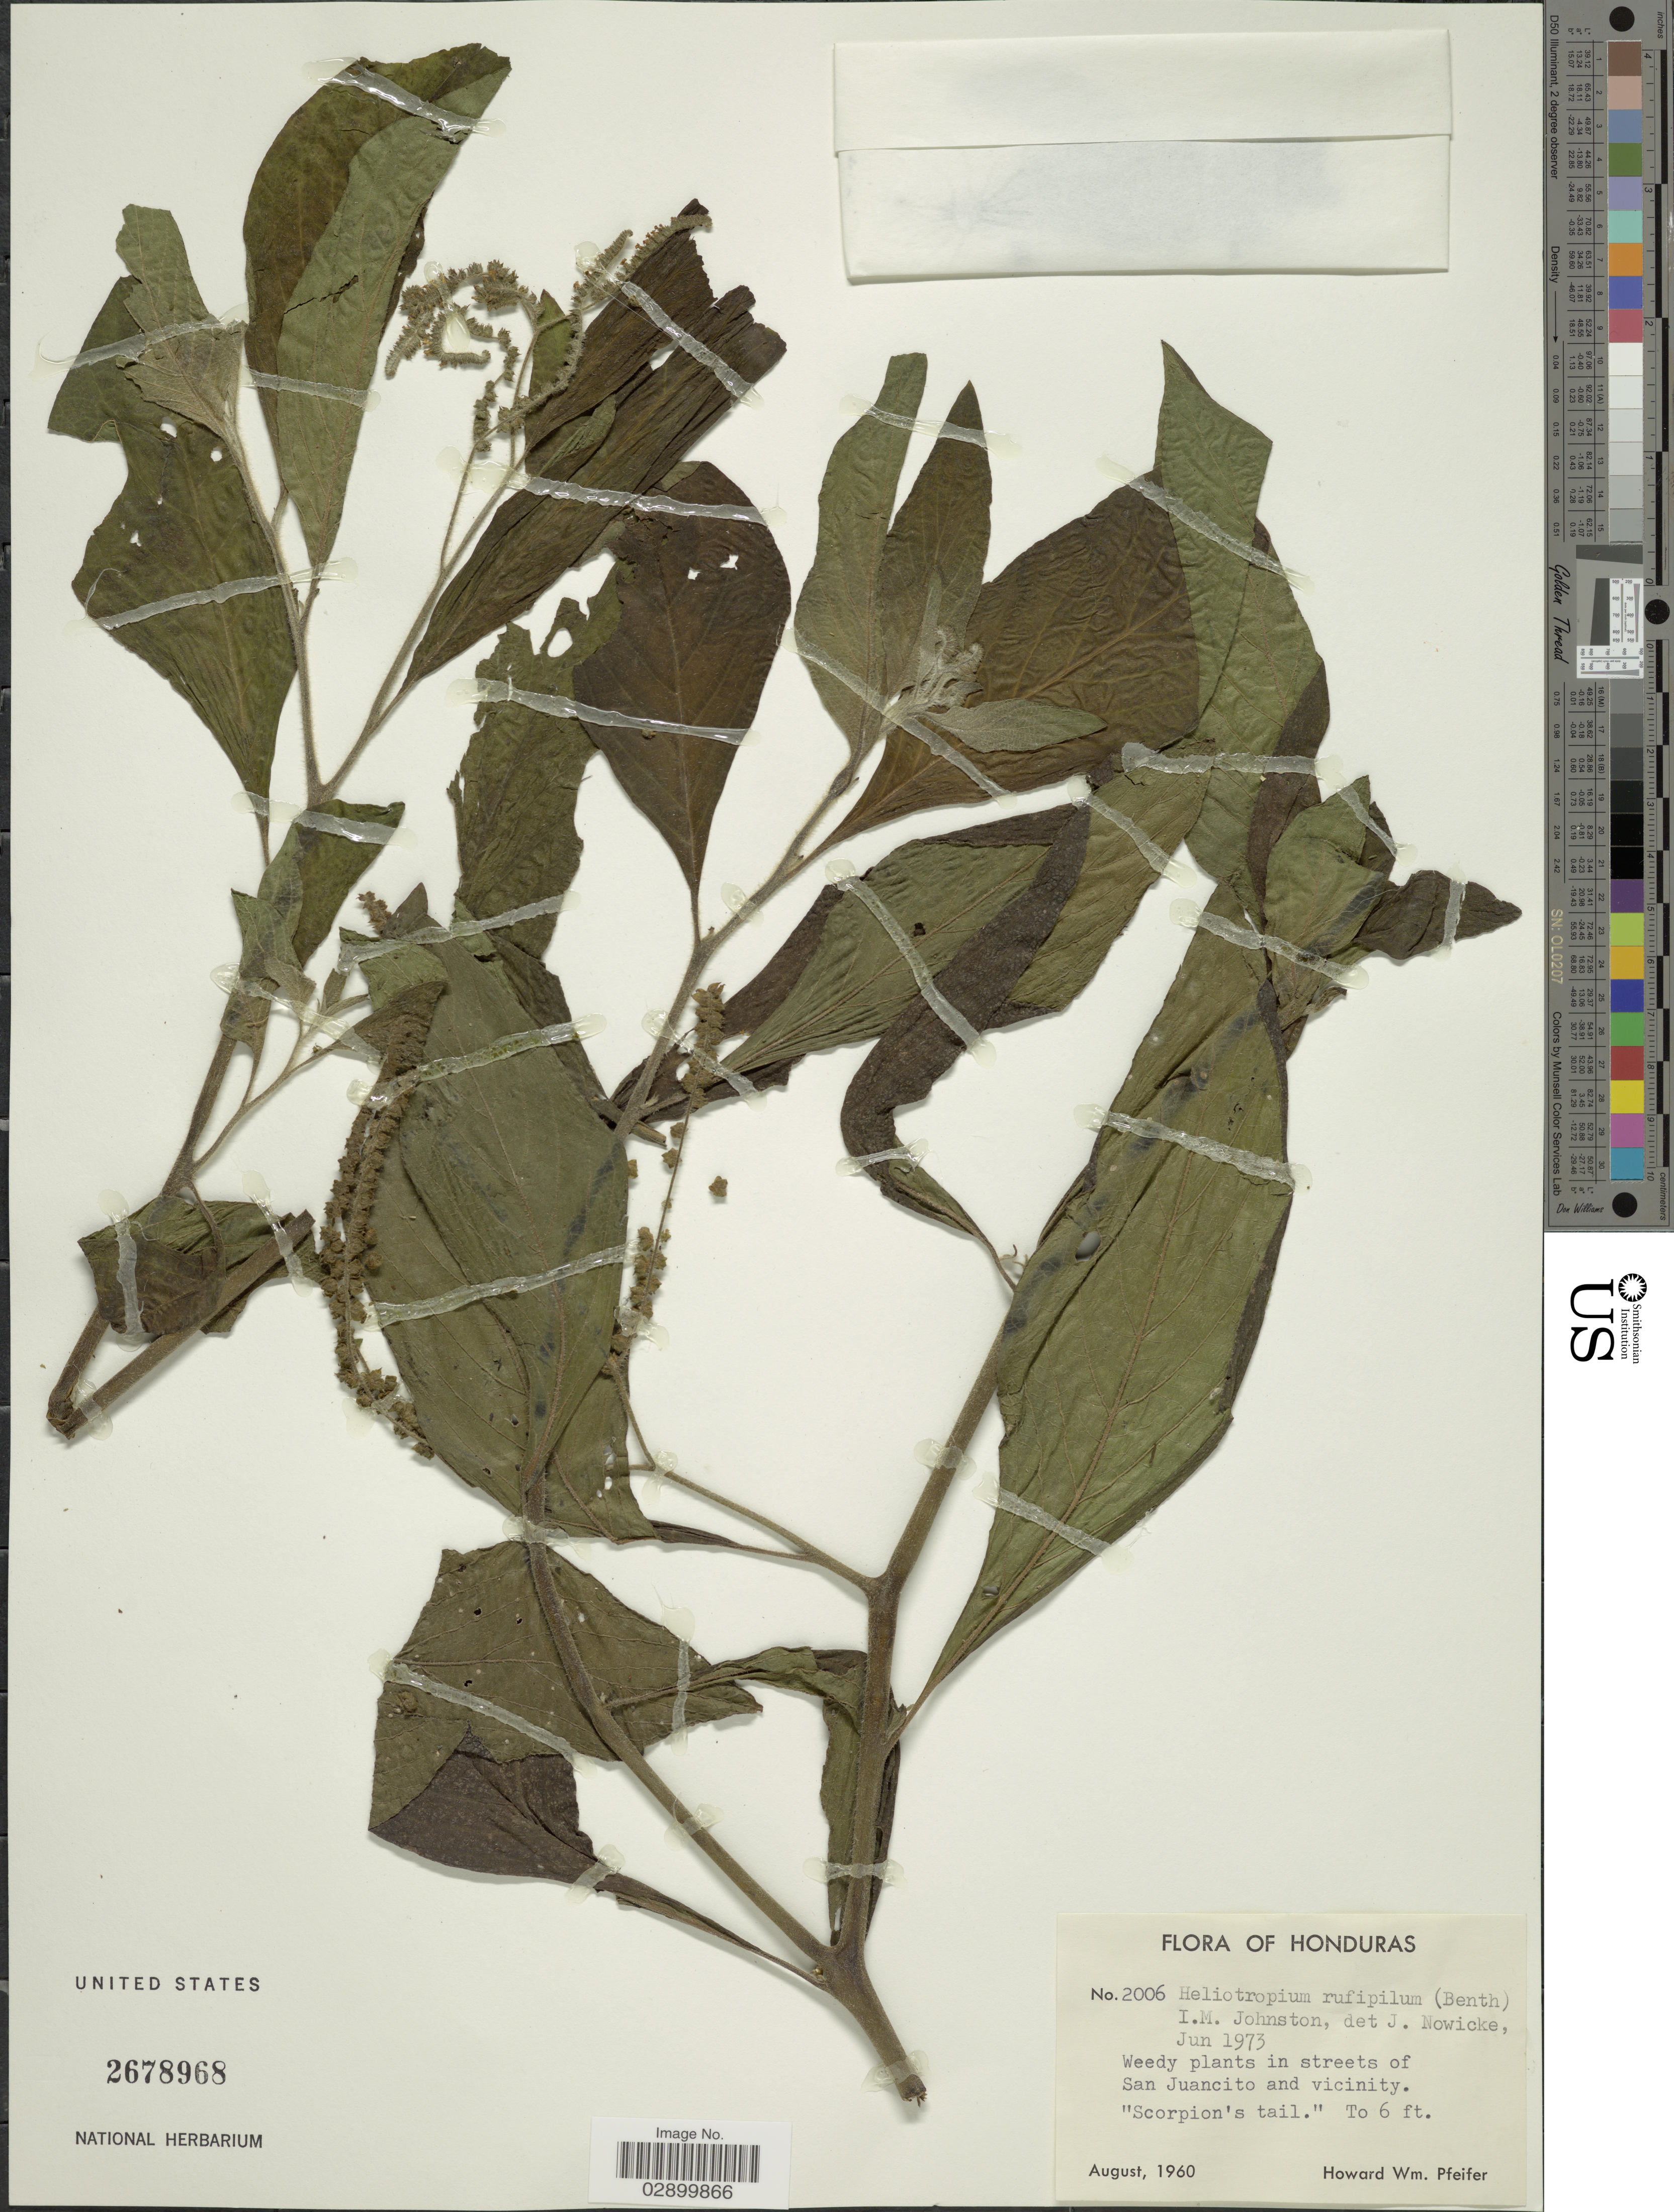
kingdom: Plantae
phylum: Tracheophyta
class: Magnoliopsida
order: Boraginales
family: Heliotropiaceae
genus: Heliotropium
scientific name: Heliotropium rufipilum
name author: (Benth.) I.M. Johnst.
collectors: H. W. Pfeifer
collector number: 2006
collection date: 1960-08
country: Honduras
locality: In streets of San Juancito and vicinity.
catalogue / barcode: US 2678968